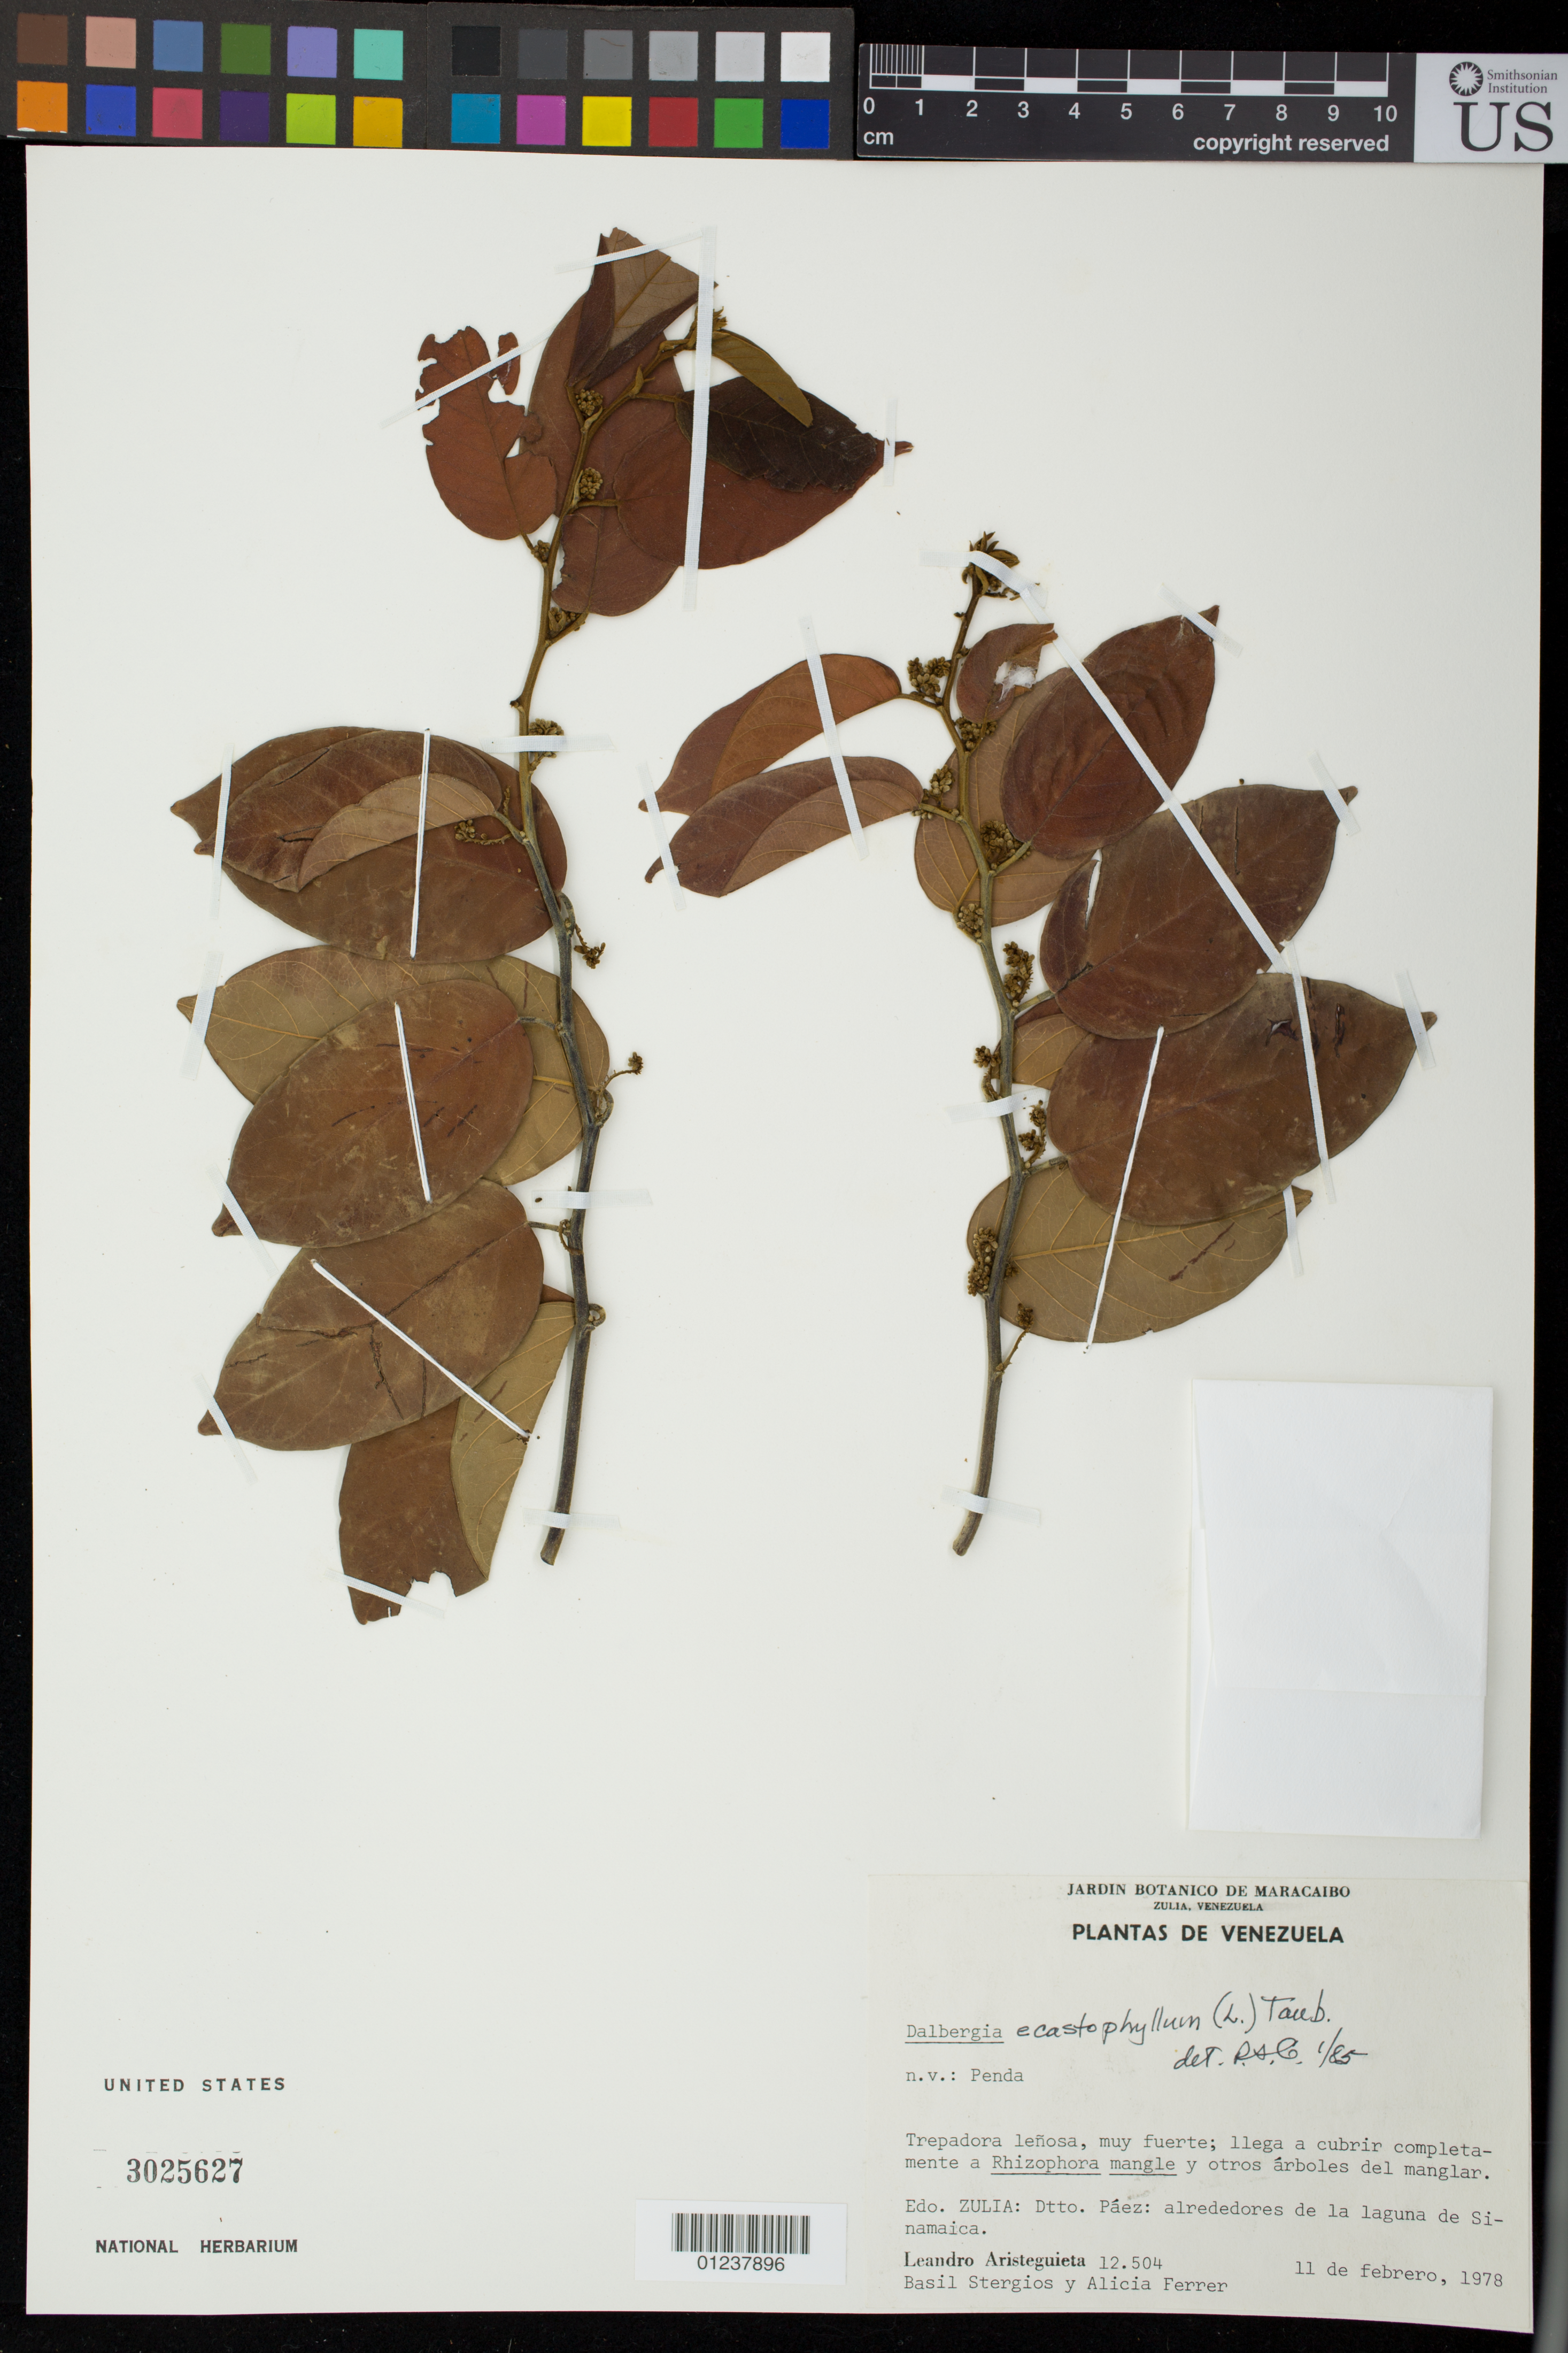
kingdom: Plantae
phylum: Tracheophyta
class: Magnoliopsida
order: Fabales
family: Fabaceae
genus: Dalbergia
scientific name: Dalbergia ecastaphyllum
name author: (L.) Taub.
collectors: L. Aristeguieta, B. G. Stergios & A. Ferrer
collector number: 12.504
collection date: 1978-02-11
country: Venezuela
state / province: Zulia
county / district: Paez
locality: Laguna de Sinamaica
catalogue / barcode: US 3025627